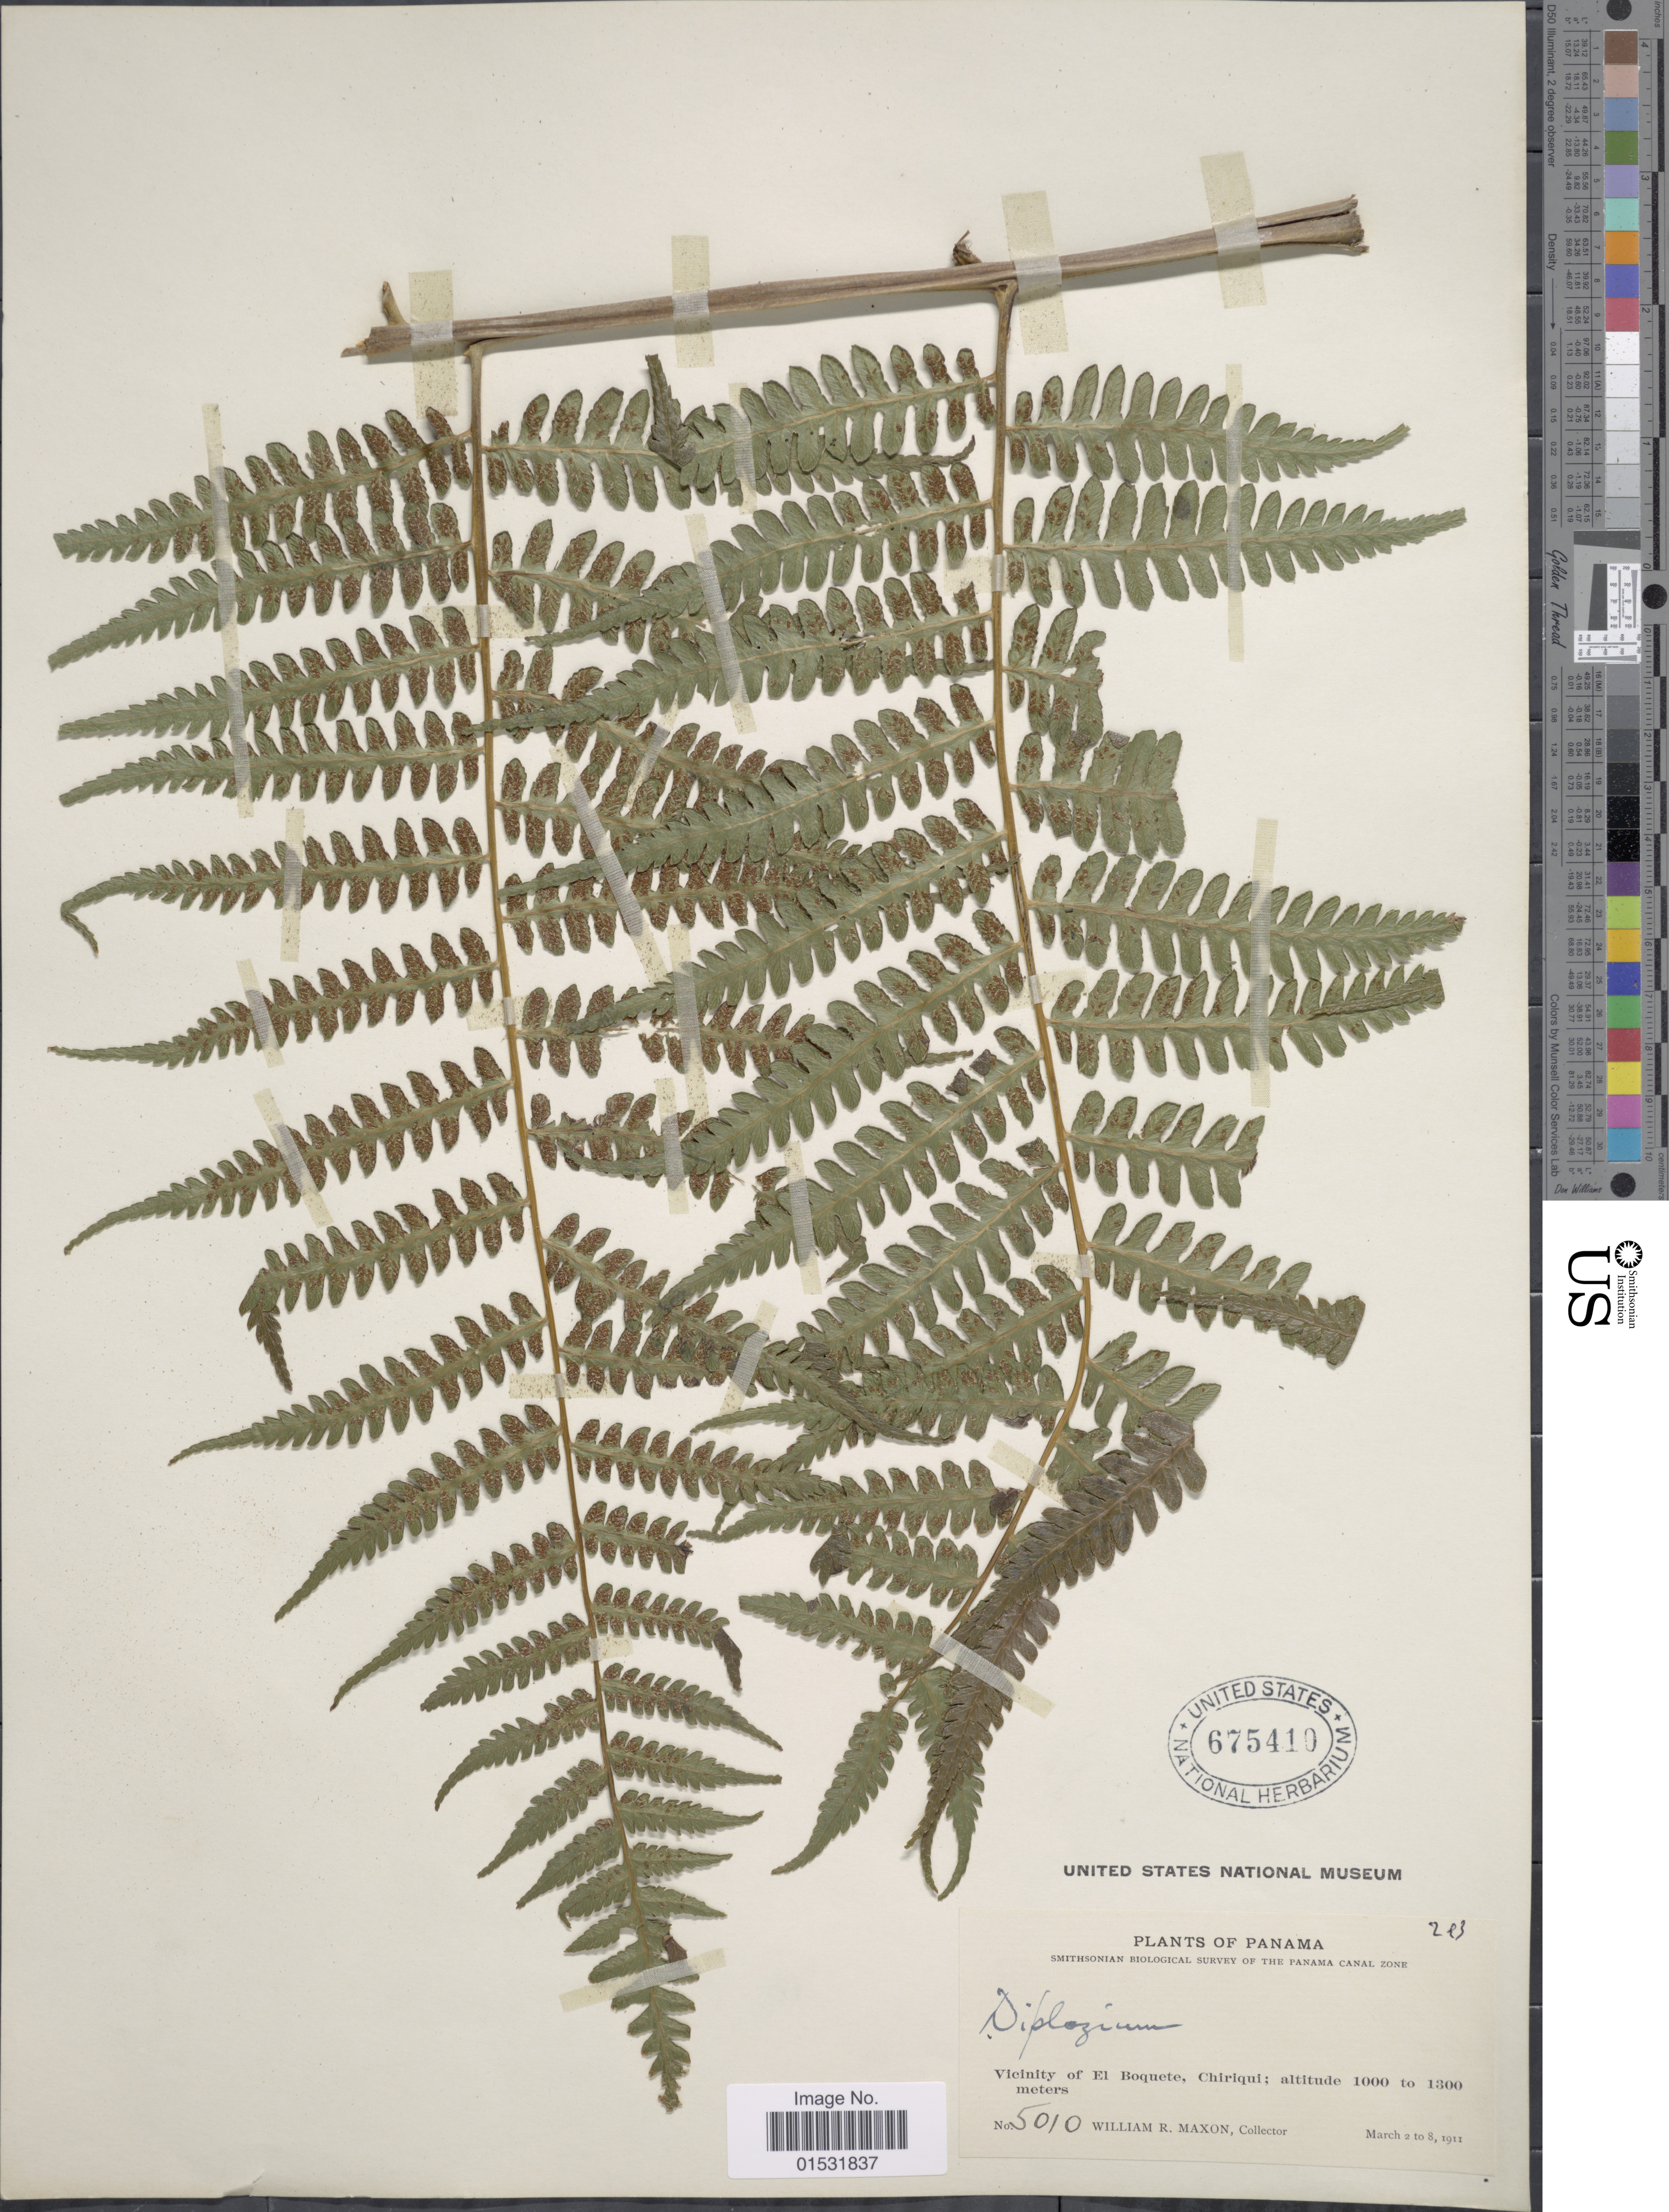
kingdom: Plantae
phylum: Tracheophyta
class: Polypodiopsida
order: Polypodiales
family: Athyriaceae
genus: Diplazium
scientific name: Diplazium hians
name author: Kunze ex Klotzsch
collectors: W. R. Maxon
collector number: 5010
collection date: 1911-03-02/1911-03-08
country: Panama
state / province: Chiriqui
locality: Panama Canal Zone. Vicinity of El Boquete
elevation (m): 1000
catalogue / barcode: US 675410